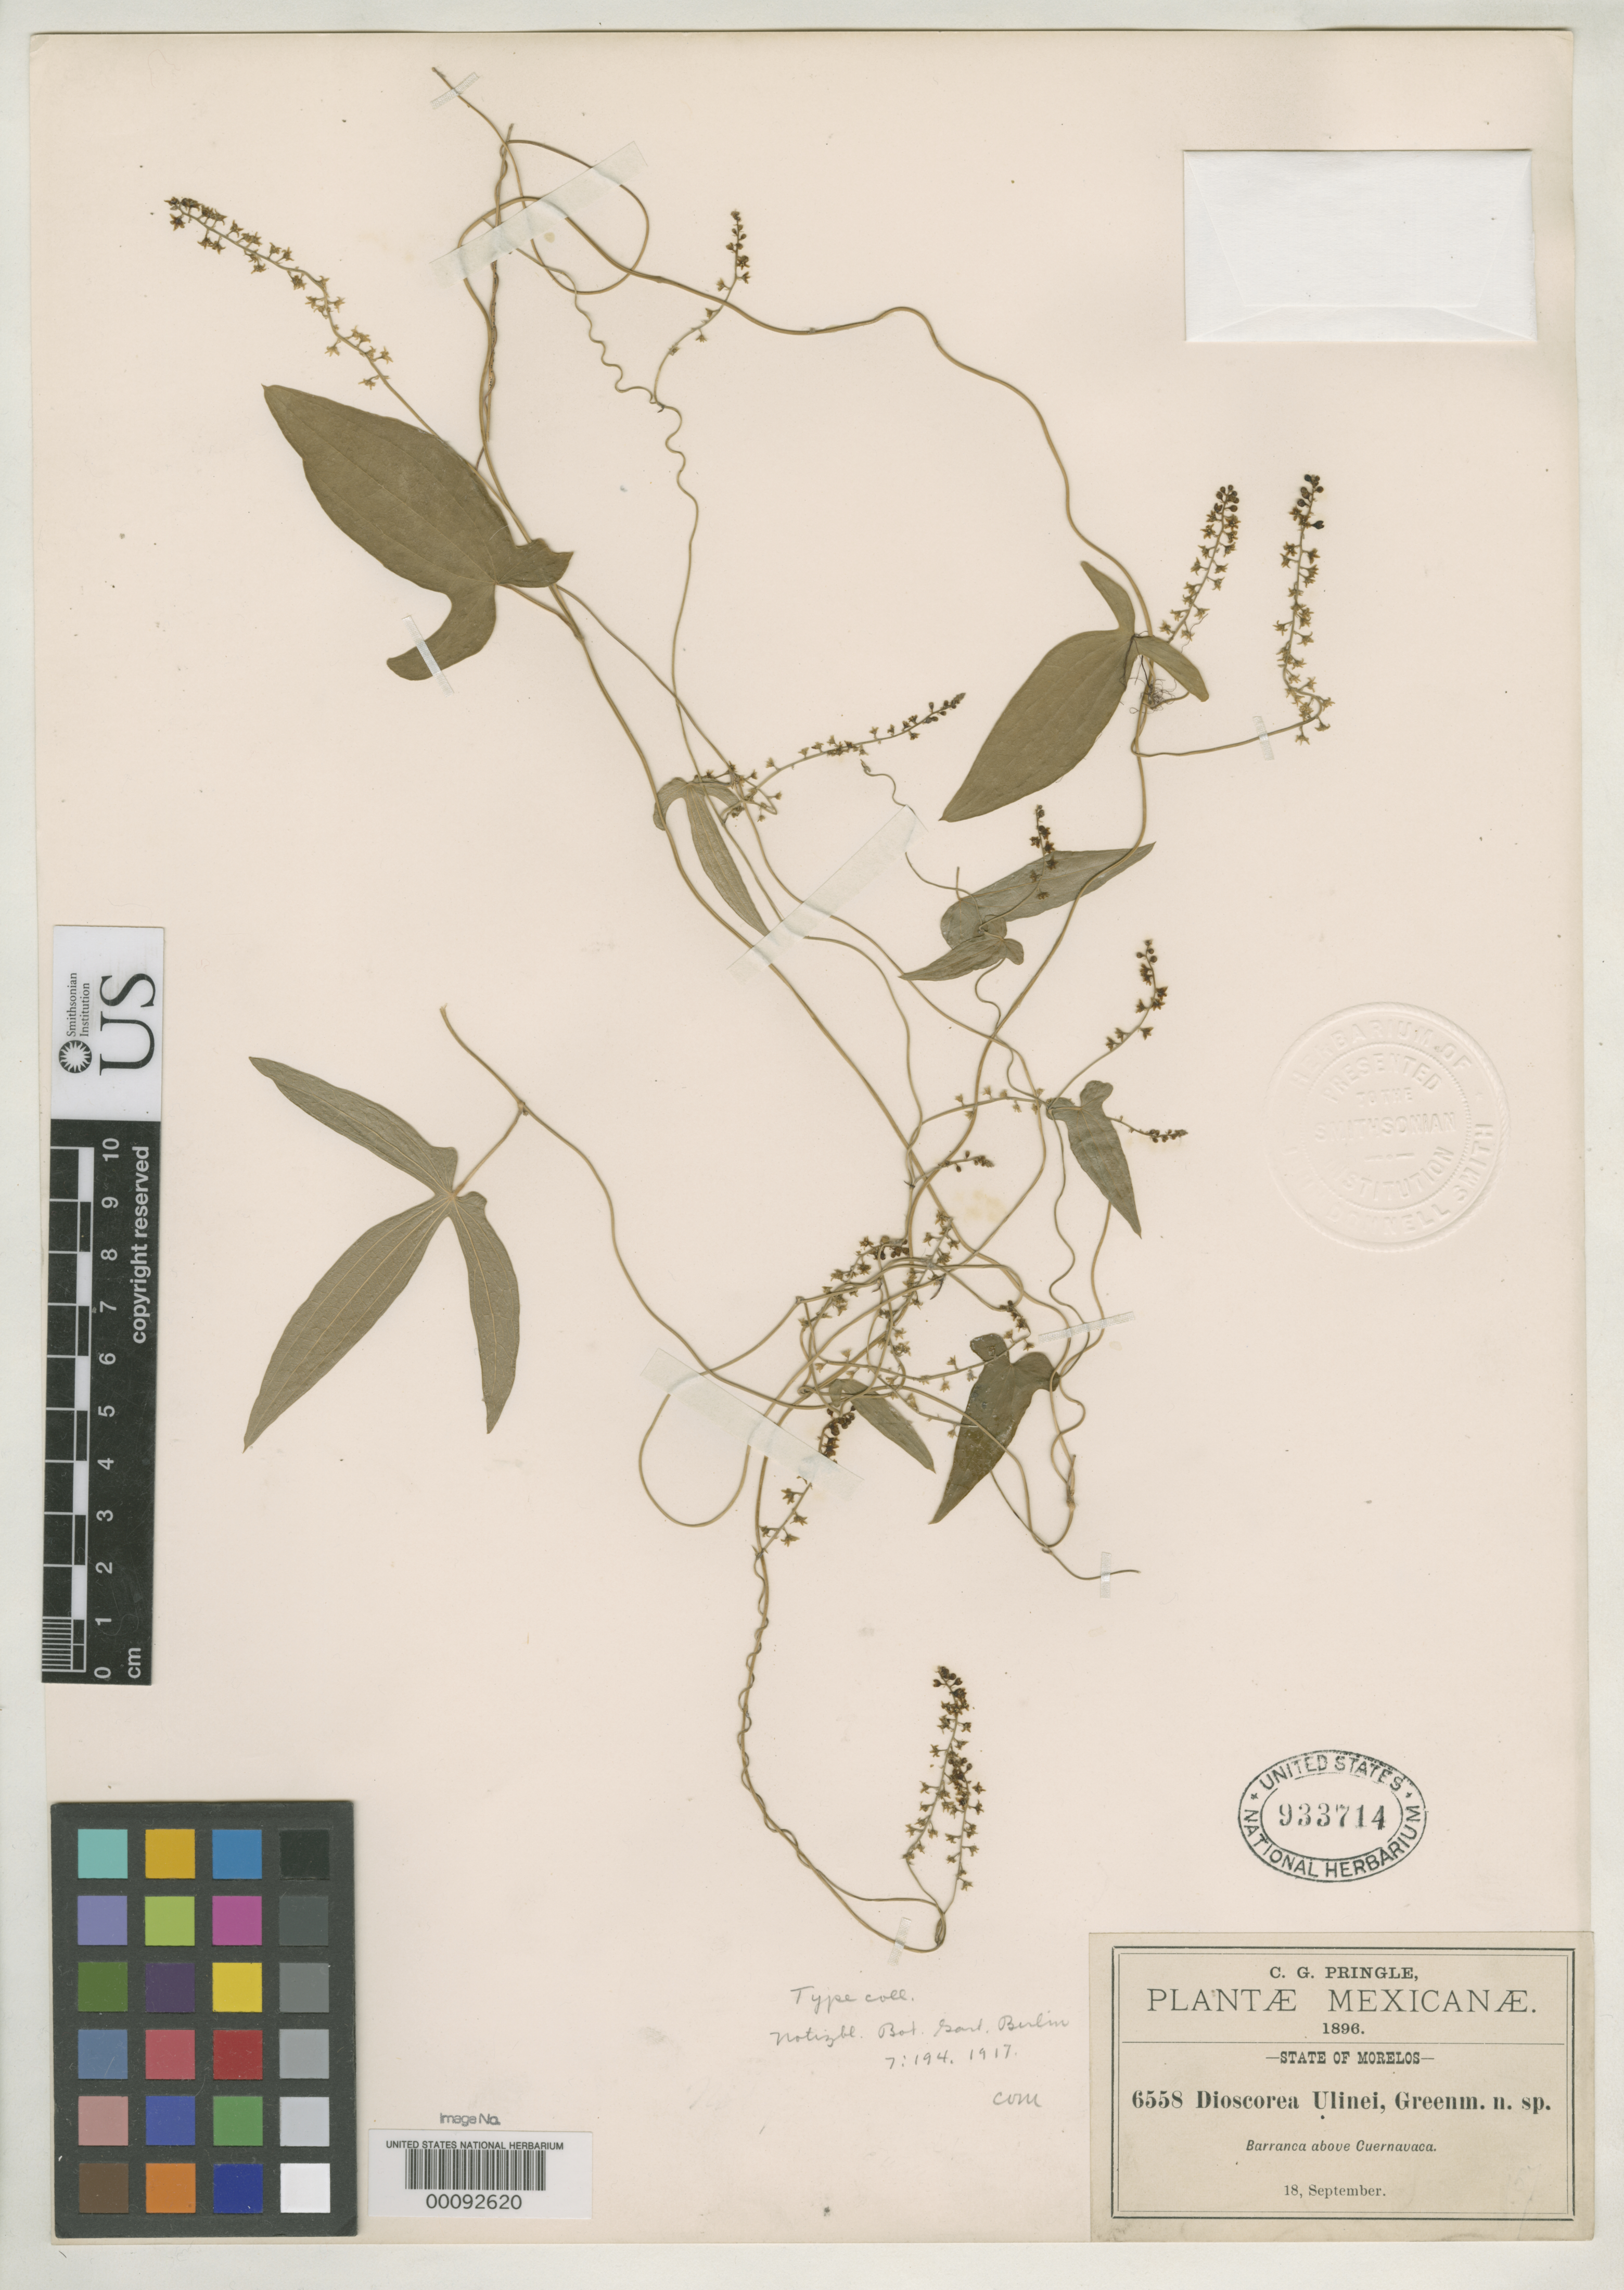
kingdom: Plantae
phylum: Tracheophyta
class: Liliopsida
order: Dioscoreales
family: Dioscoreaceae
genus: Dioscorea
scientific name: Dioscorea ulinei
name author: Greenm. ex R. Knuth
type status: Syntype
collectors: C. G. Pringle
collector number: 6558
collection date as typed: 18 Sep 1896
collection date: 1896-09-18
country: Mexico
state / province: Morelos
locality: Barranca above Cuernavaca.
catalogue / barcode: US 933714